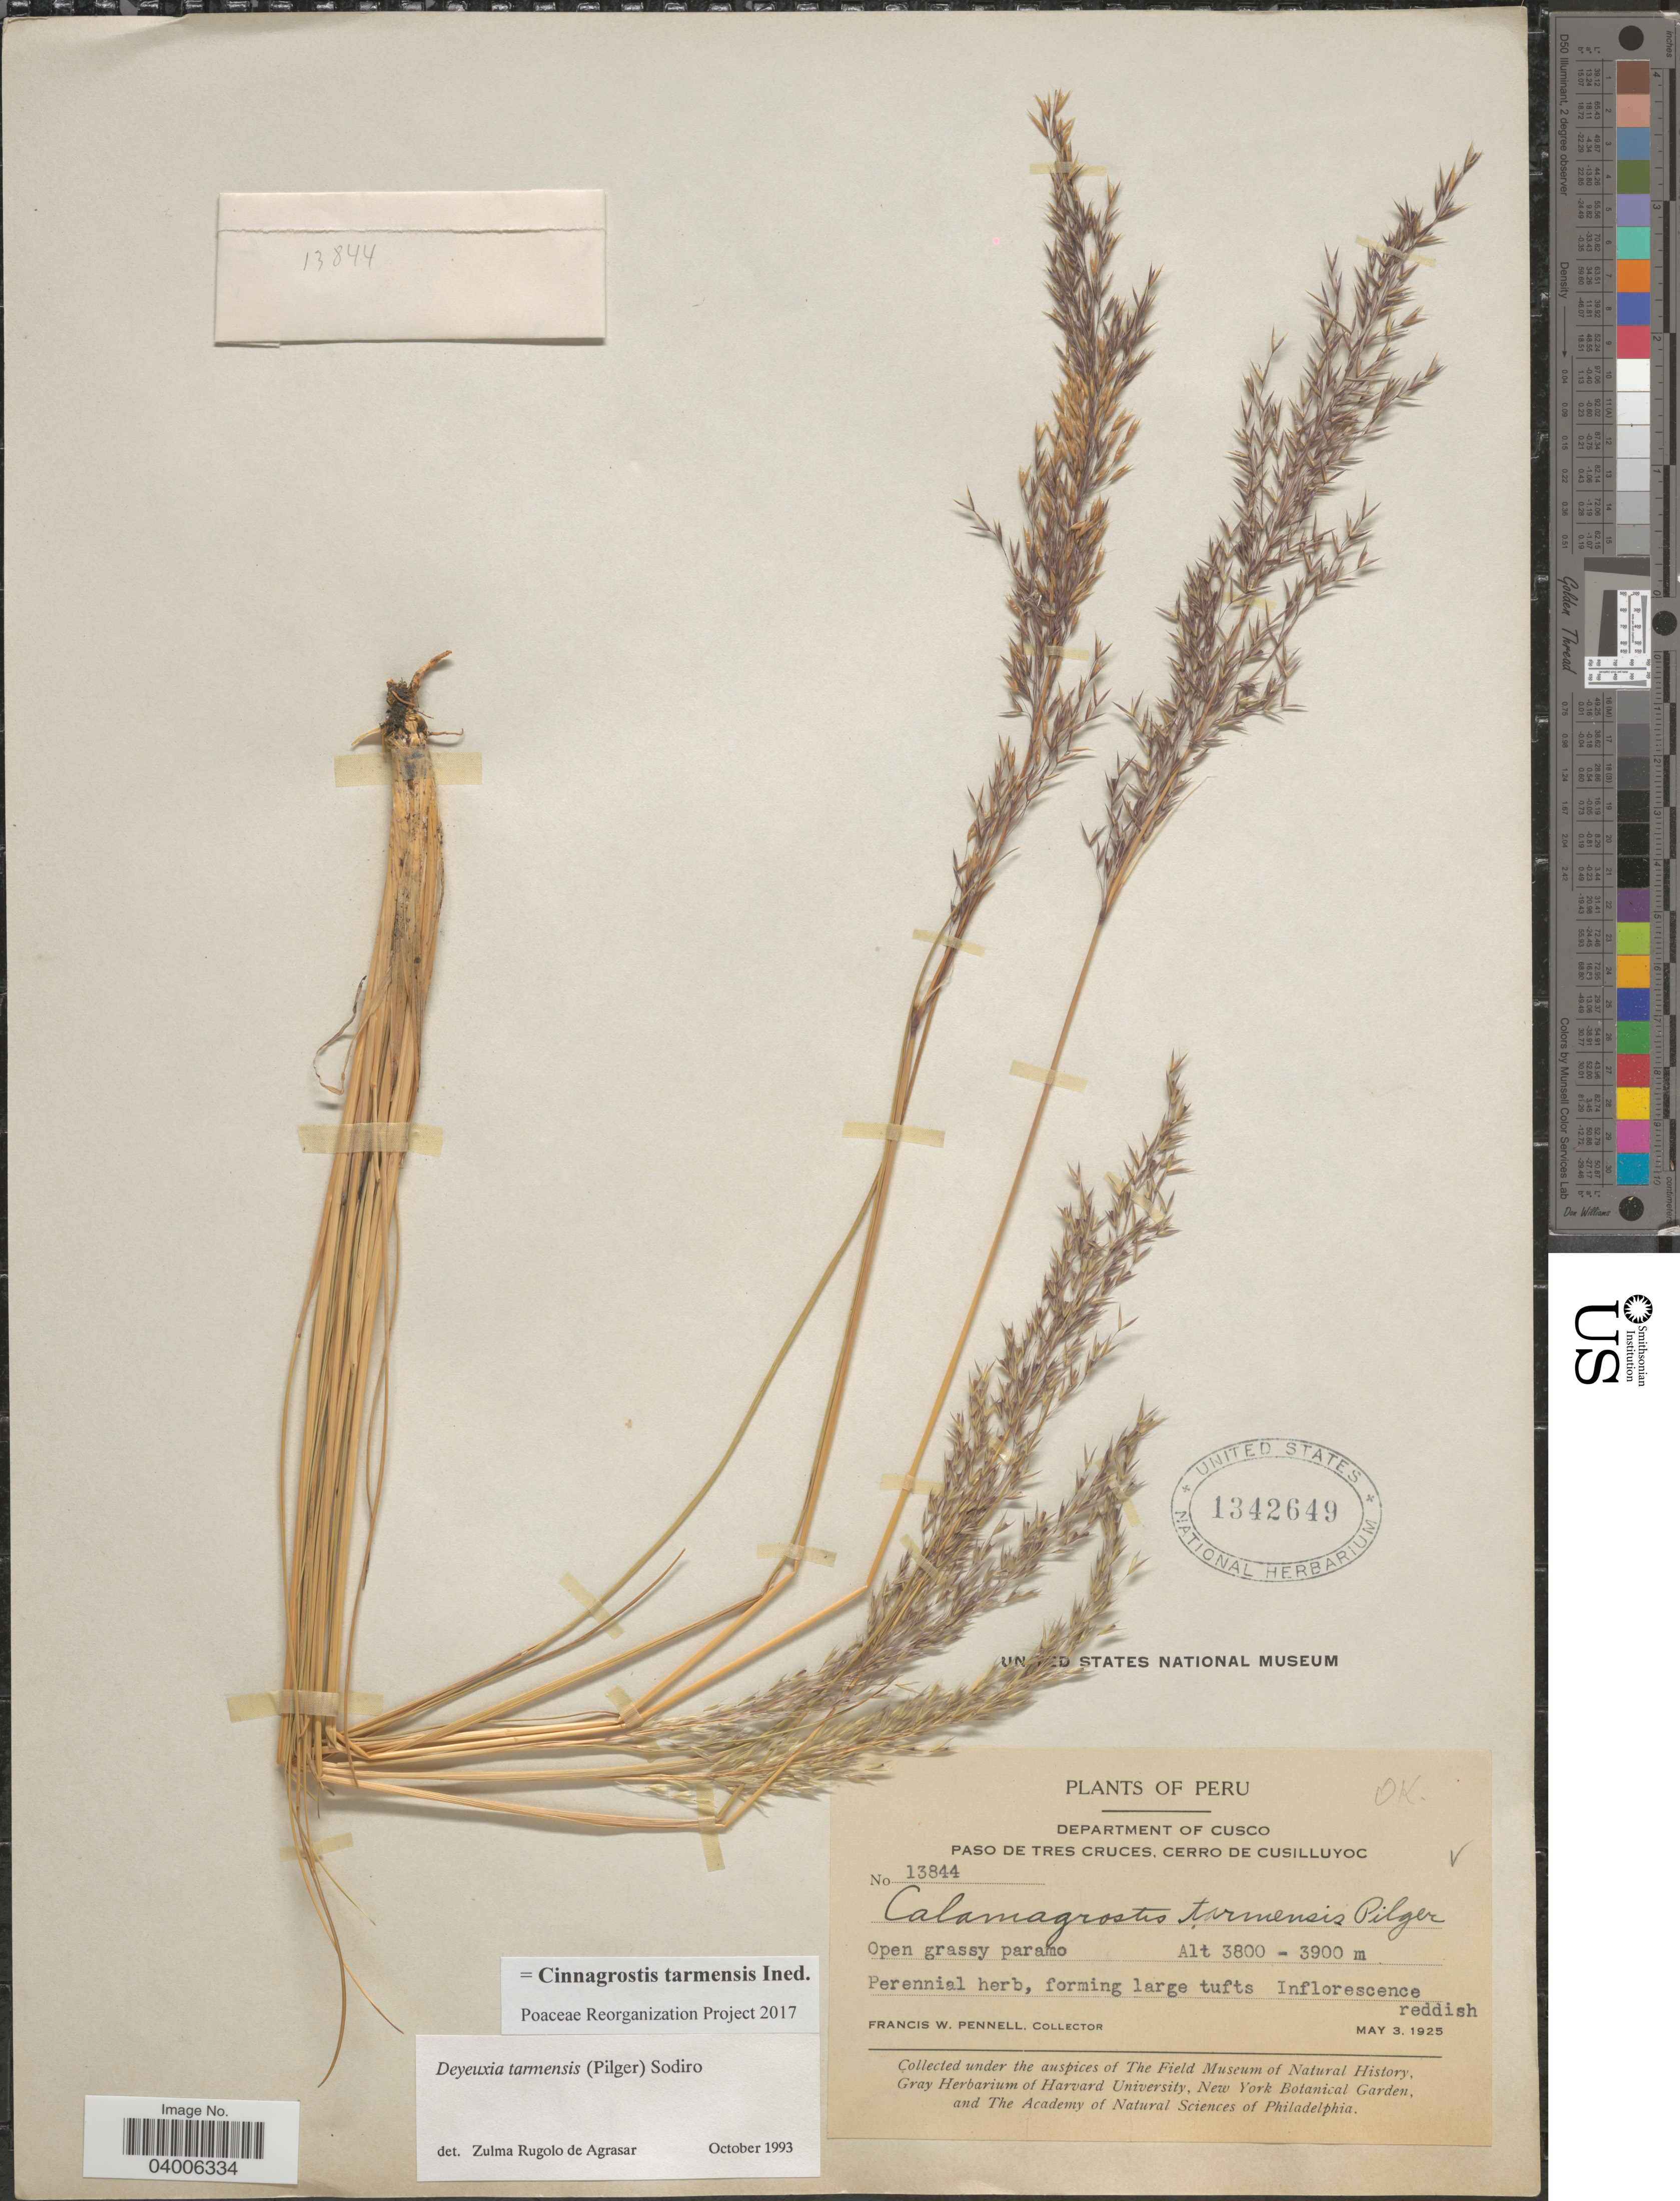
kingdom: Plantae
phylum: Tracheophyta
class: Liliopsida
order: Poales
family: Poaceae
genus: Cinnagrostis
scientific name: Cinnagrostis tarmensis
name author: (Pilg.) P.M. Peterson et al.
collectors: F. W. Pennell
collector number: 13844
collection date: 1925-05-03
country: Peru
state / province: Cusco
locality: Department of Cusco. Paso de Tres Cruces, Cerro de Cusilluyoc.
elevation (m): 3800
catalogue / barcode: US 1342649